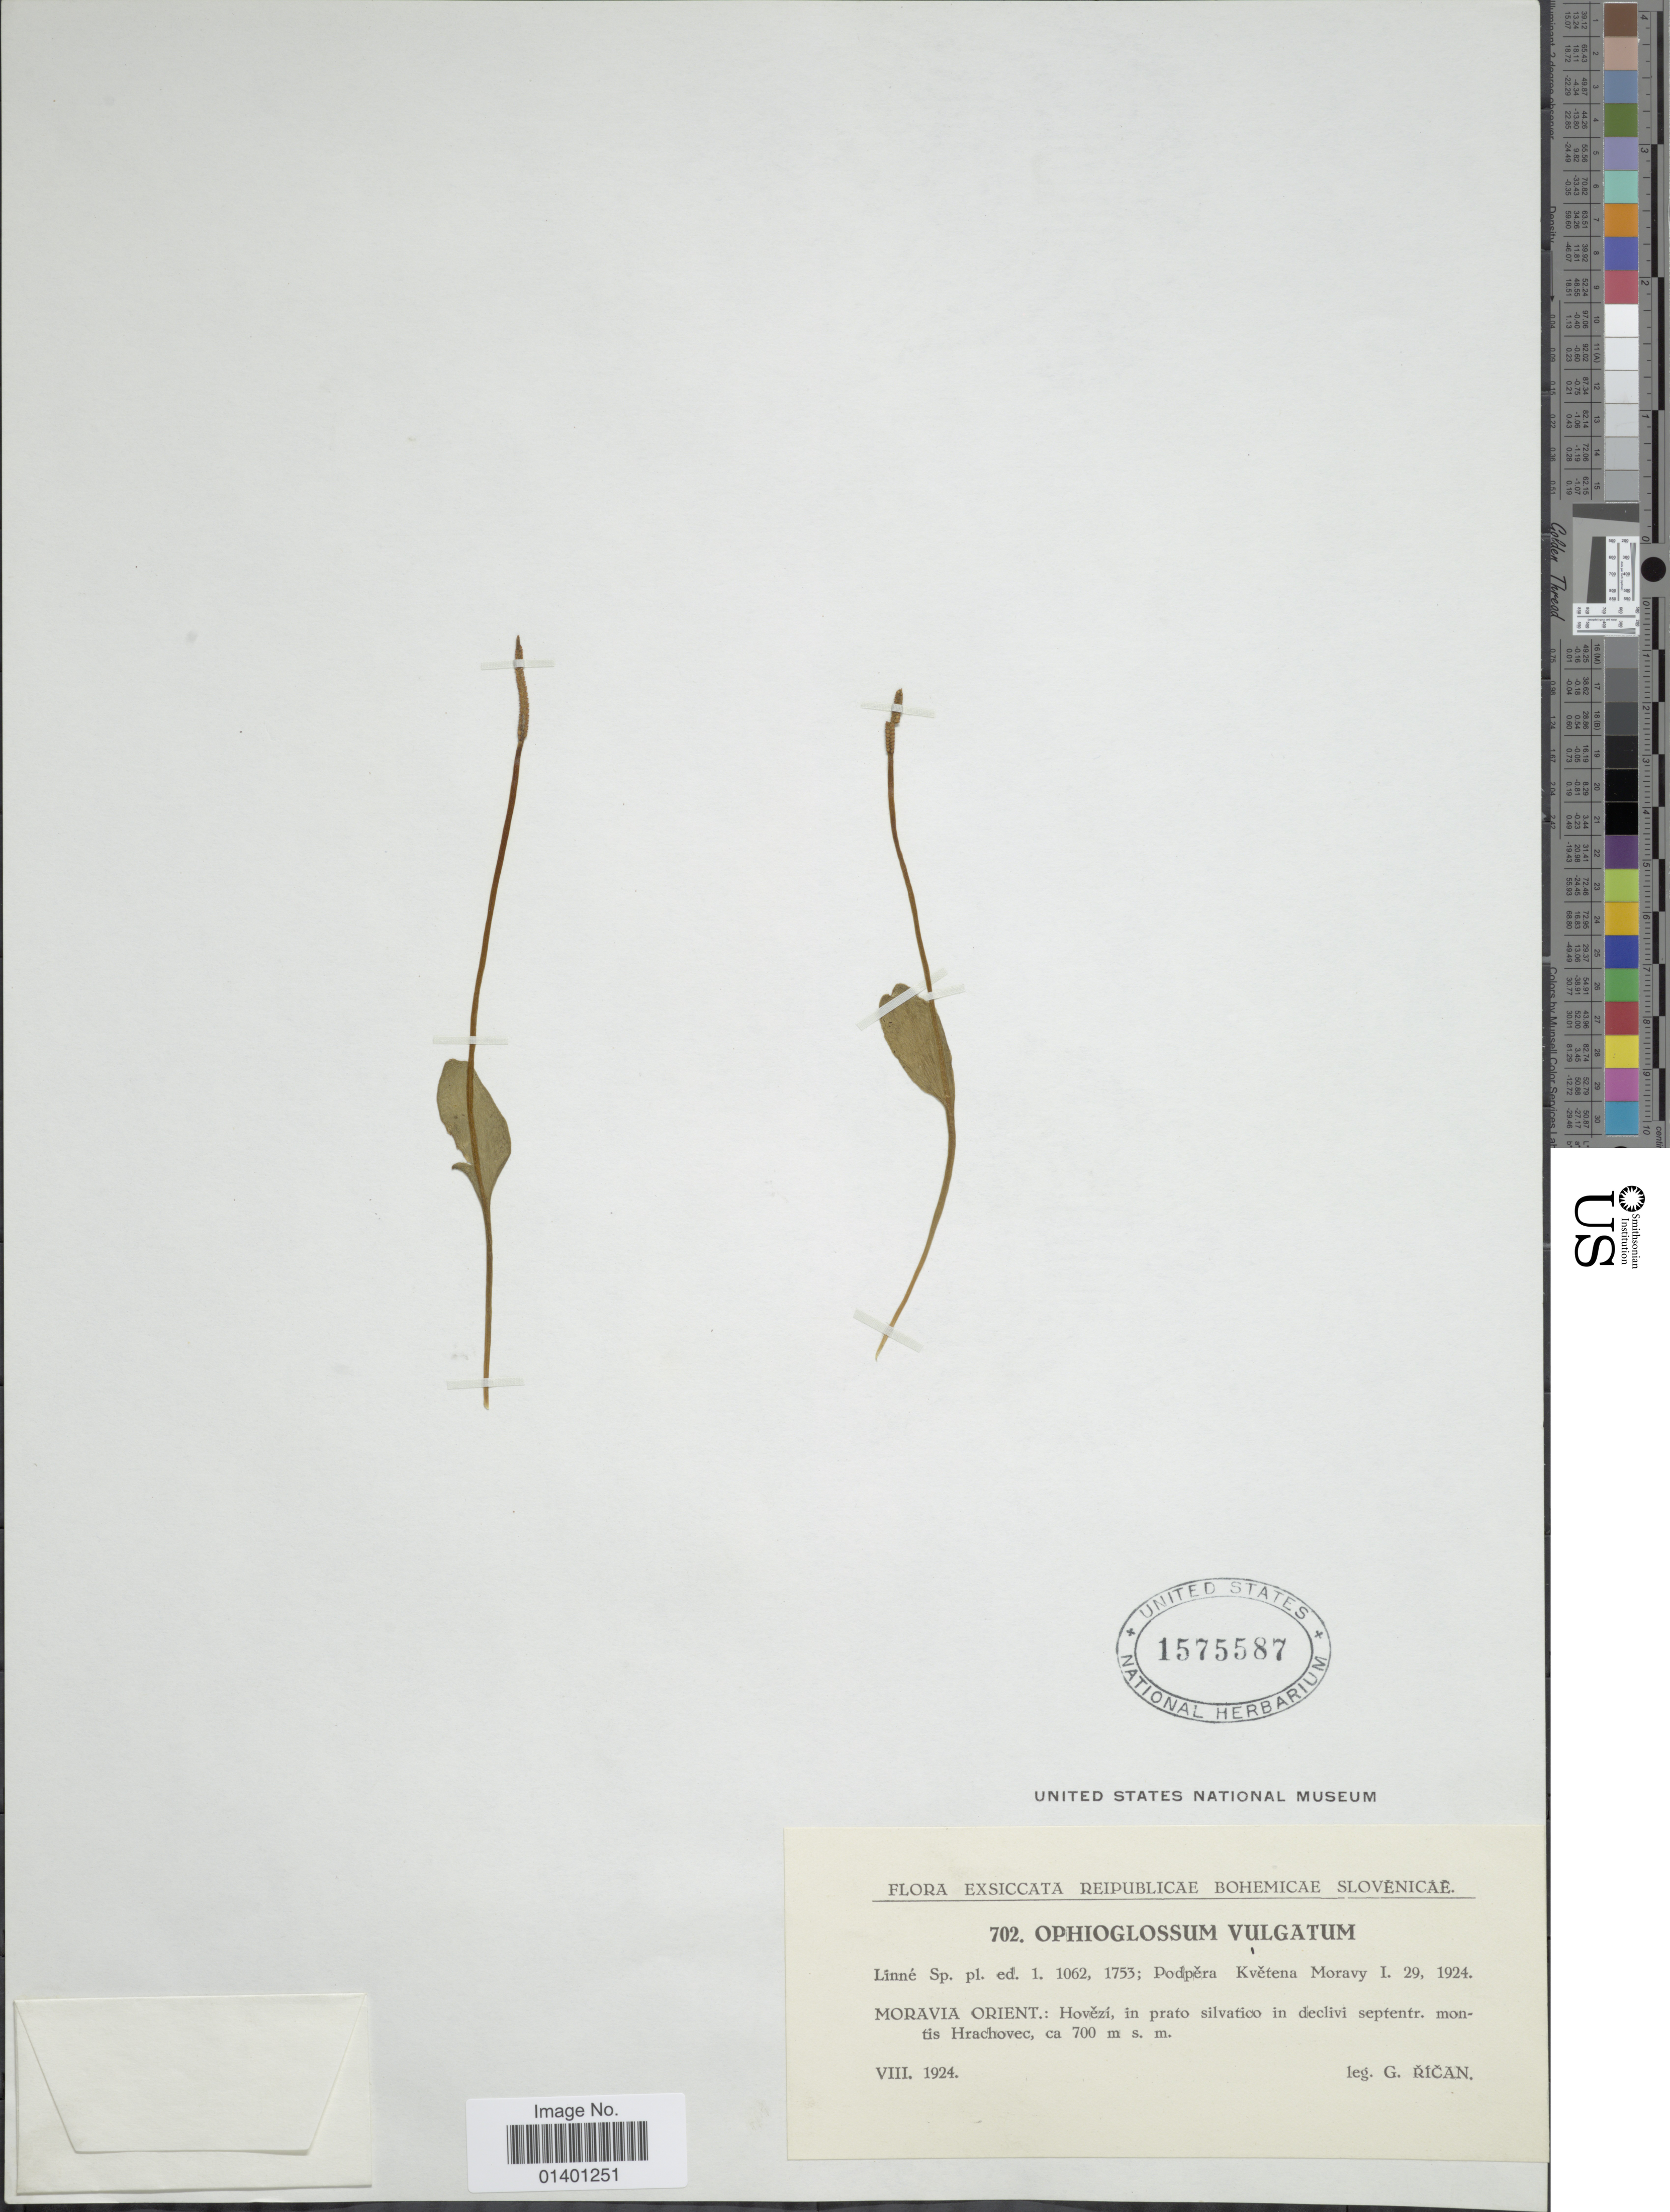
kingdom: Plantae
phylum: Tracheophyta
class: Polypodiopsida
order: Ophioglossales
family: Ophioglossaceae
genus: Ophioglossum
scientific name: Ophioglossum vulgatum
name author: L.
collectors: G. Rican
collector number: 702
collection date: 1924-08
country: Czechia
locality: Moravia orient: Hovezi, in prato silvatico in declivi septentr. montis Hrachovec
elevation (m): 700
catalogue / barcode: US 1575587